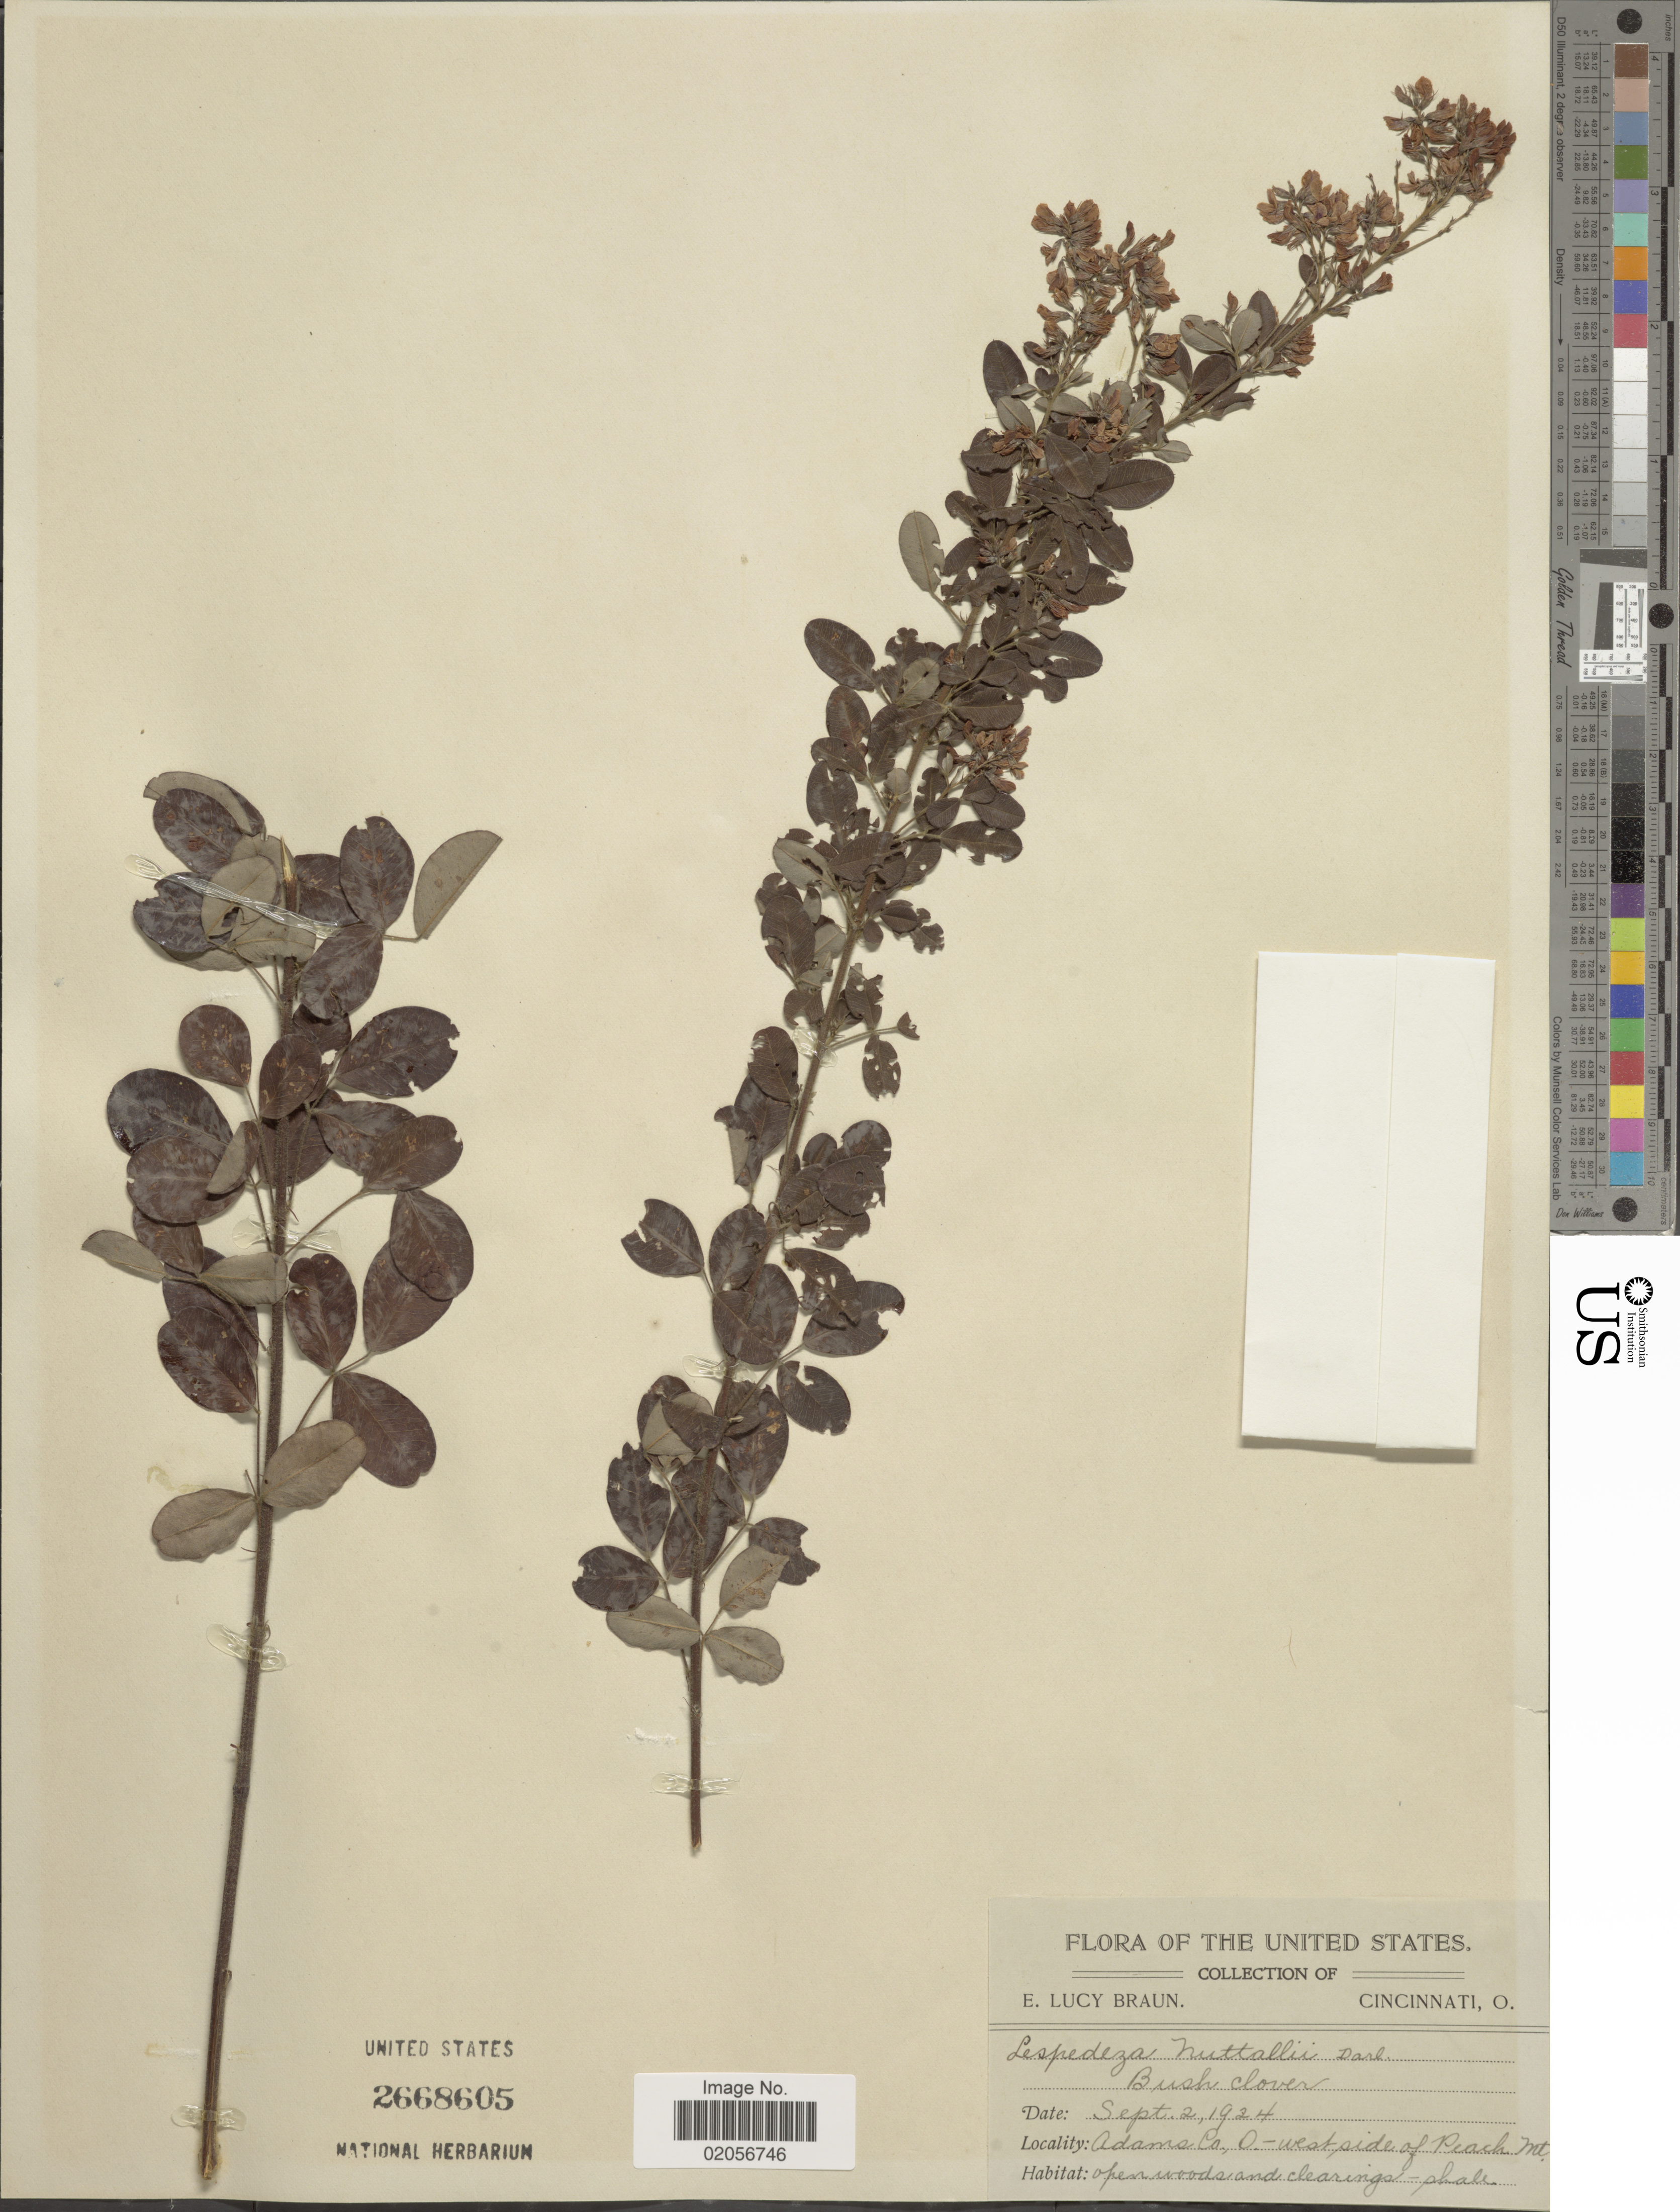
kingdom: Plantae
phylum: Tracheophyta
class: Magnoliopsida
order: Fabales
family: Fabaceae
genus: Lespedeza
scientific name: Lespedeza nuttallii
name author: Darl.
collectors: E. L. Braun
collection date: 1924-09-02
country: United States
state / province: Ohio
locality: Adams Co., O.-west side of Peach Mt., open woods and clearings - shale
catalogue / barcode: US 2668605